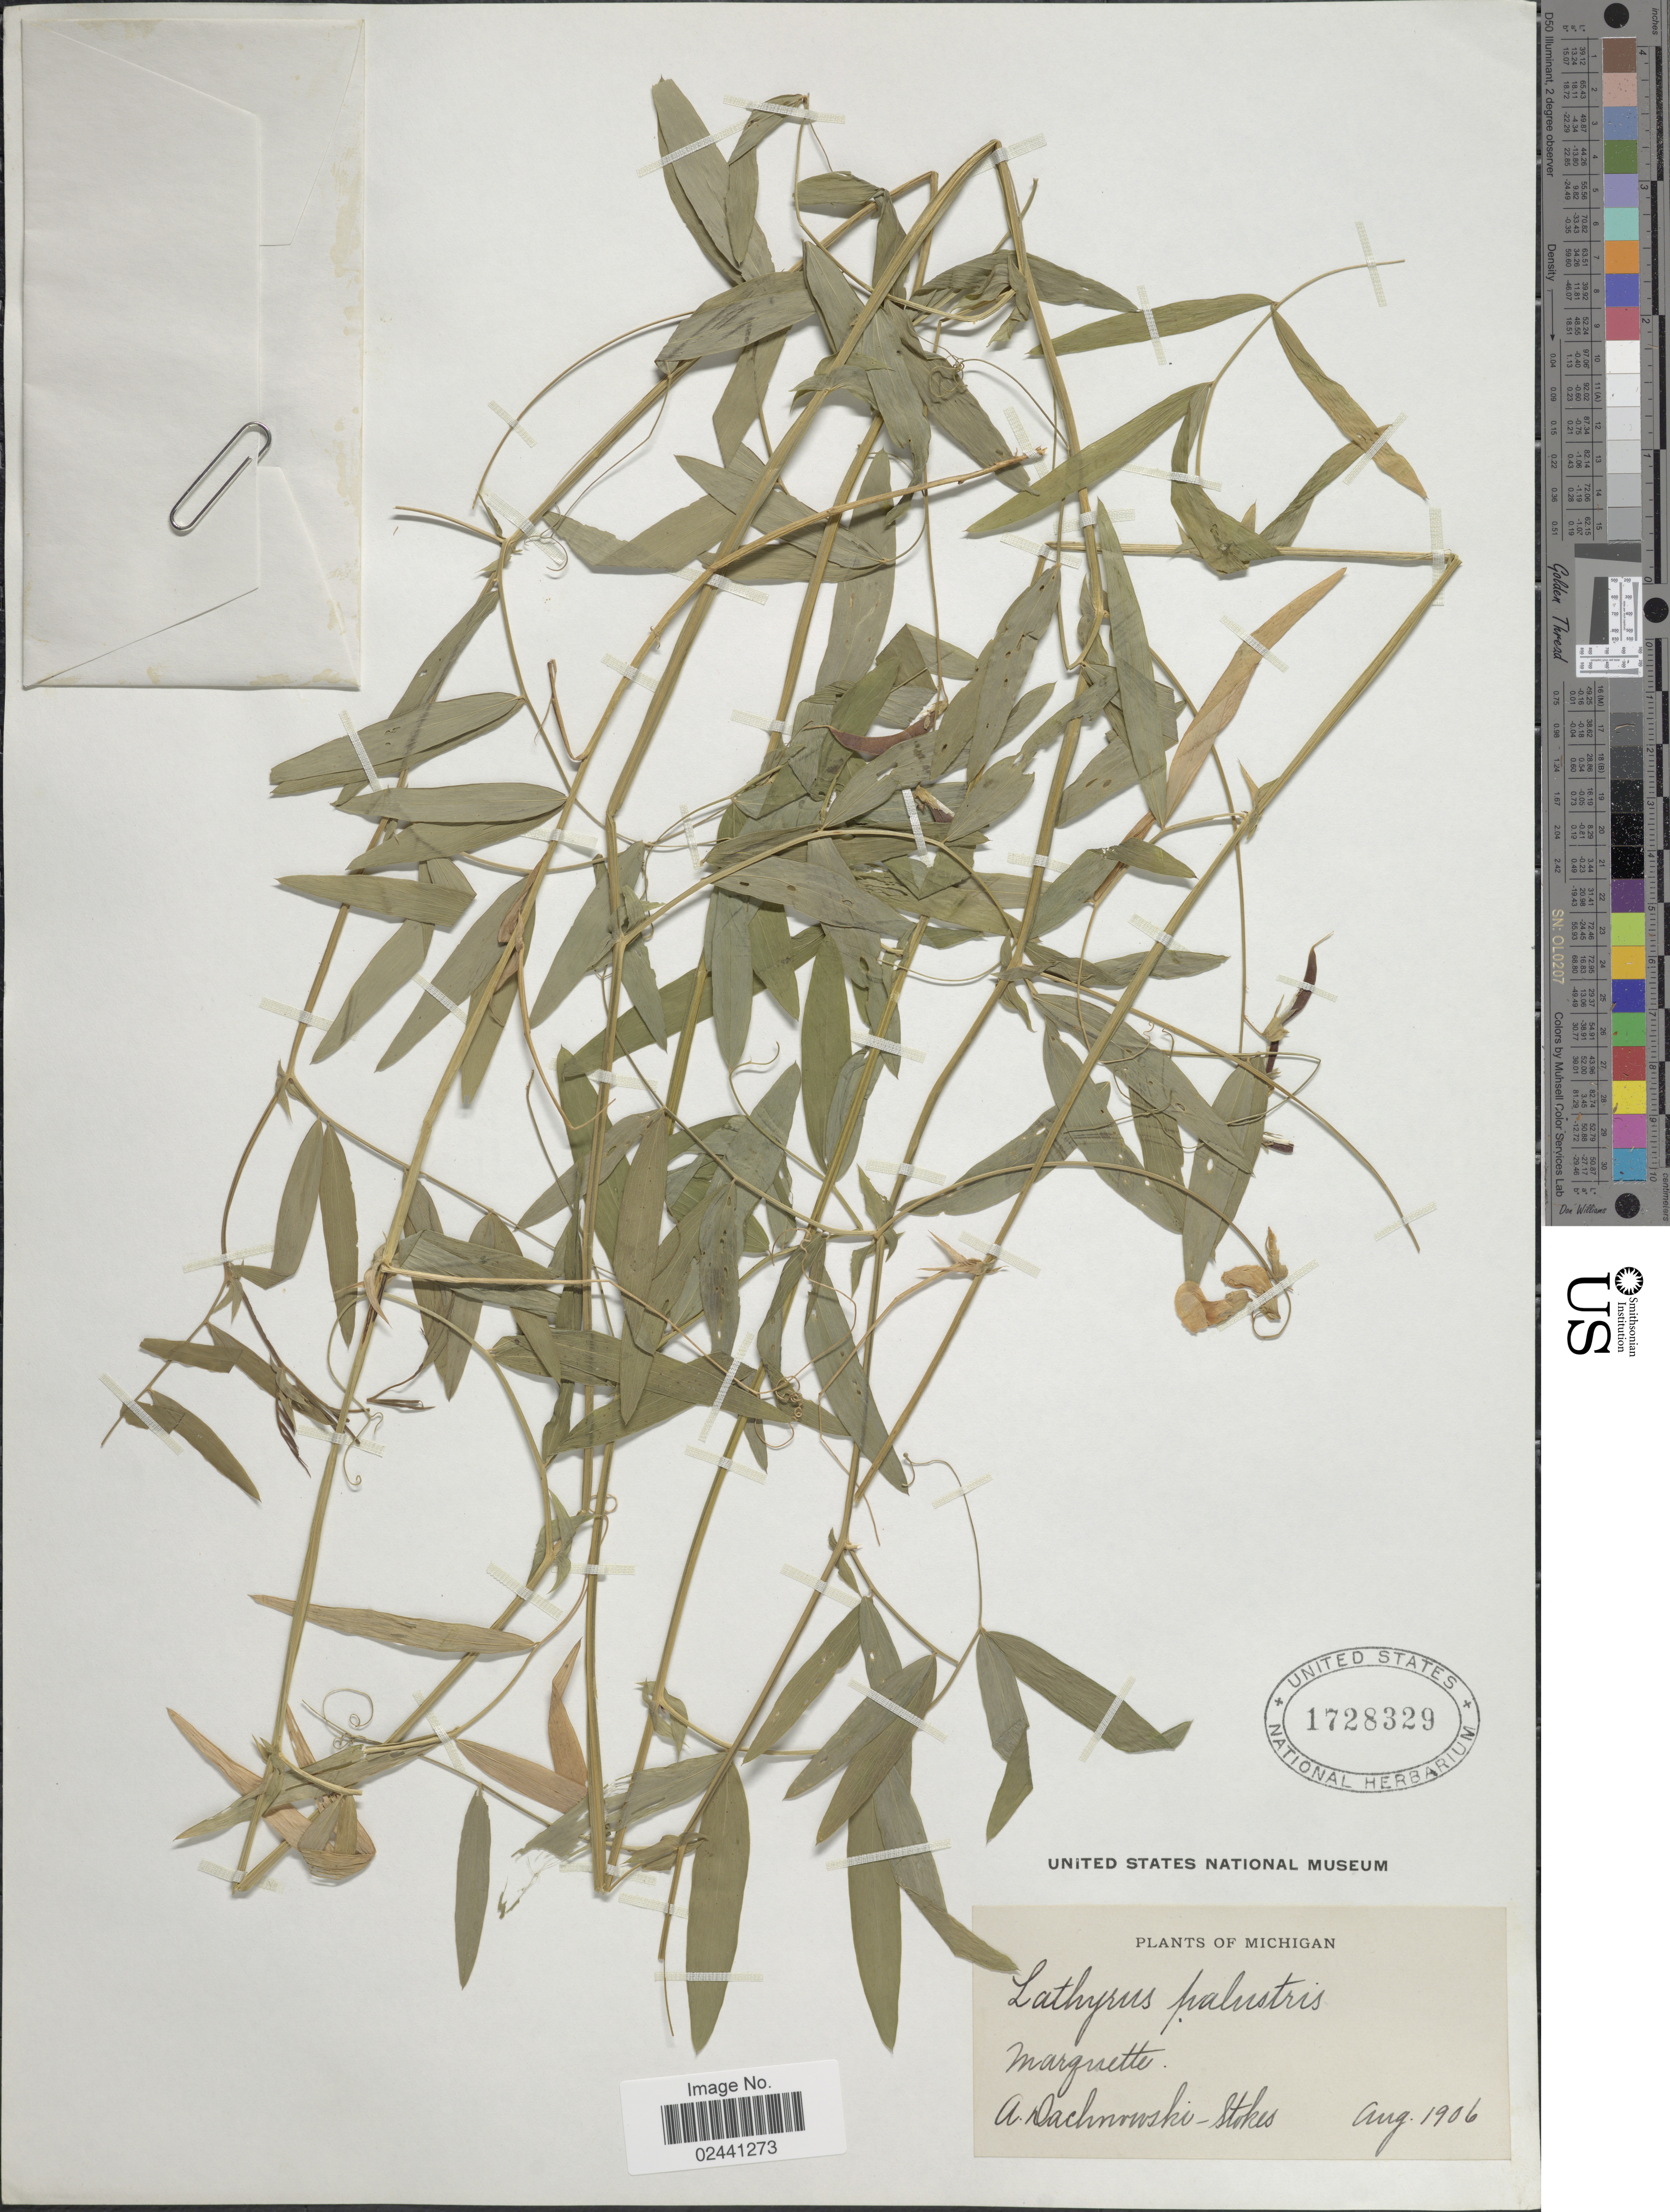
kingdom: Plantae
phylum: Tracheophyta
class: Magnoliopsida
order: Fabales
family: Fabaceae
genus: Lathyrus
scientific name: Lathyrus palustris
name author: L.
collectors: A. P. Dachnowski-Stokes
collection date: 1906-08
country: United States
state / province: Michigan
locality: Marquette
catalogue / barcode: US 1728329